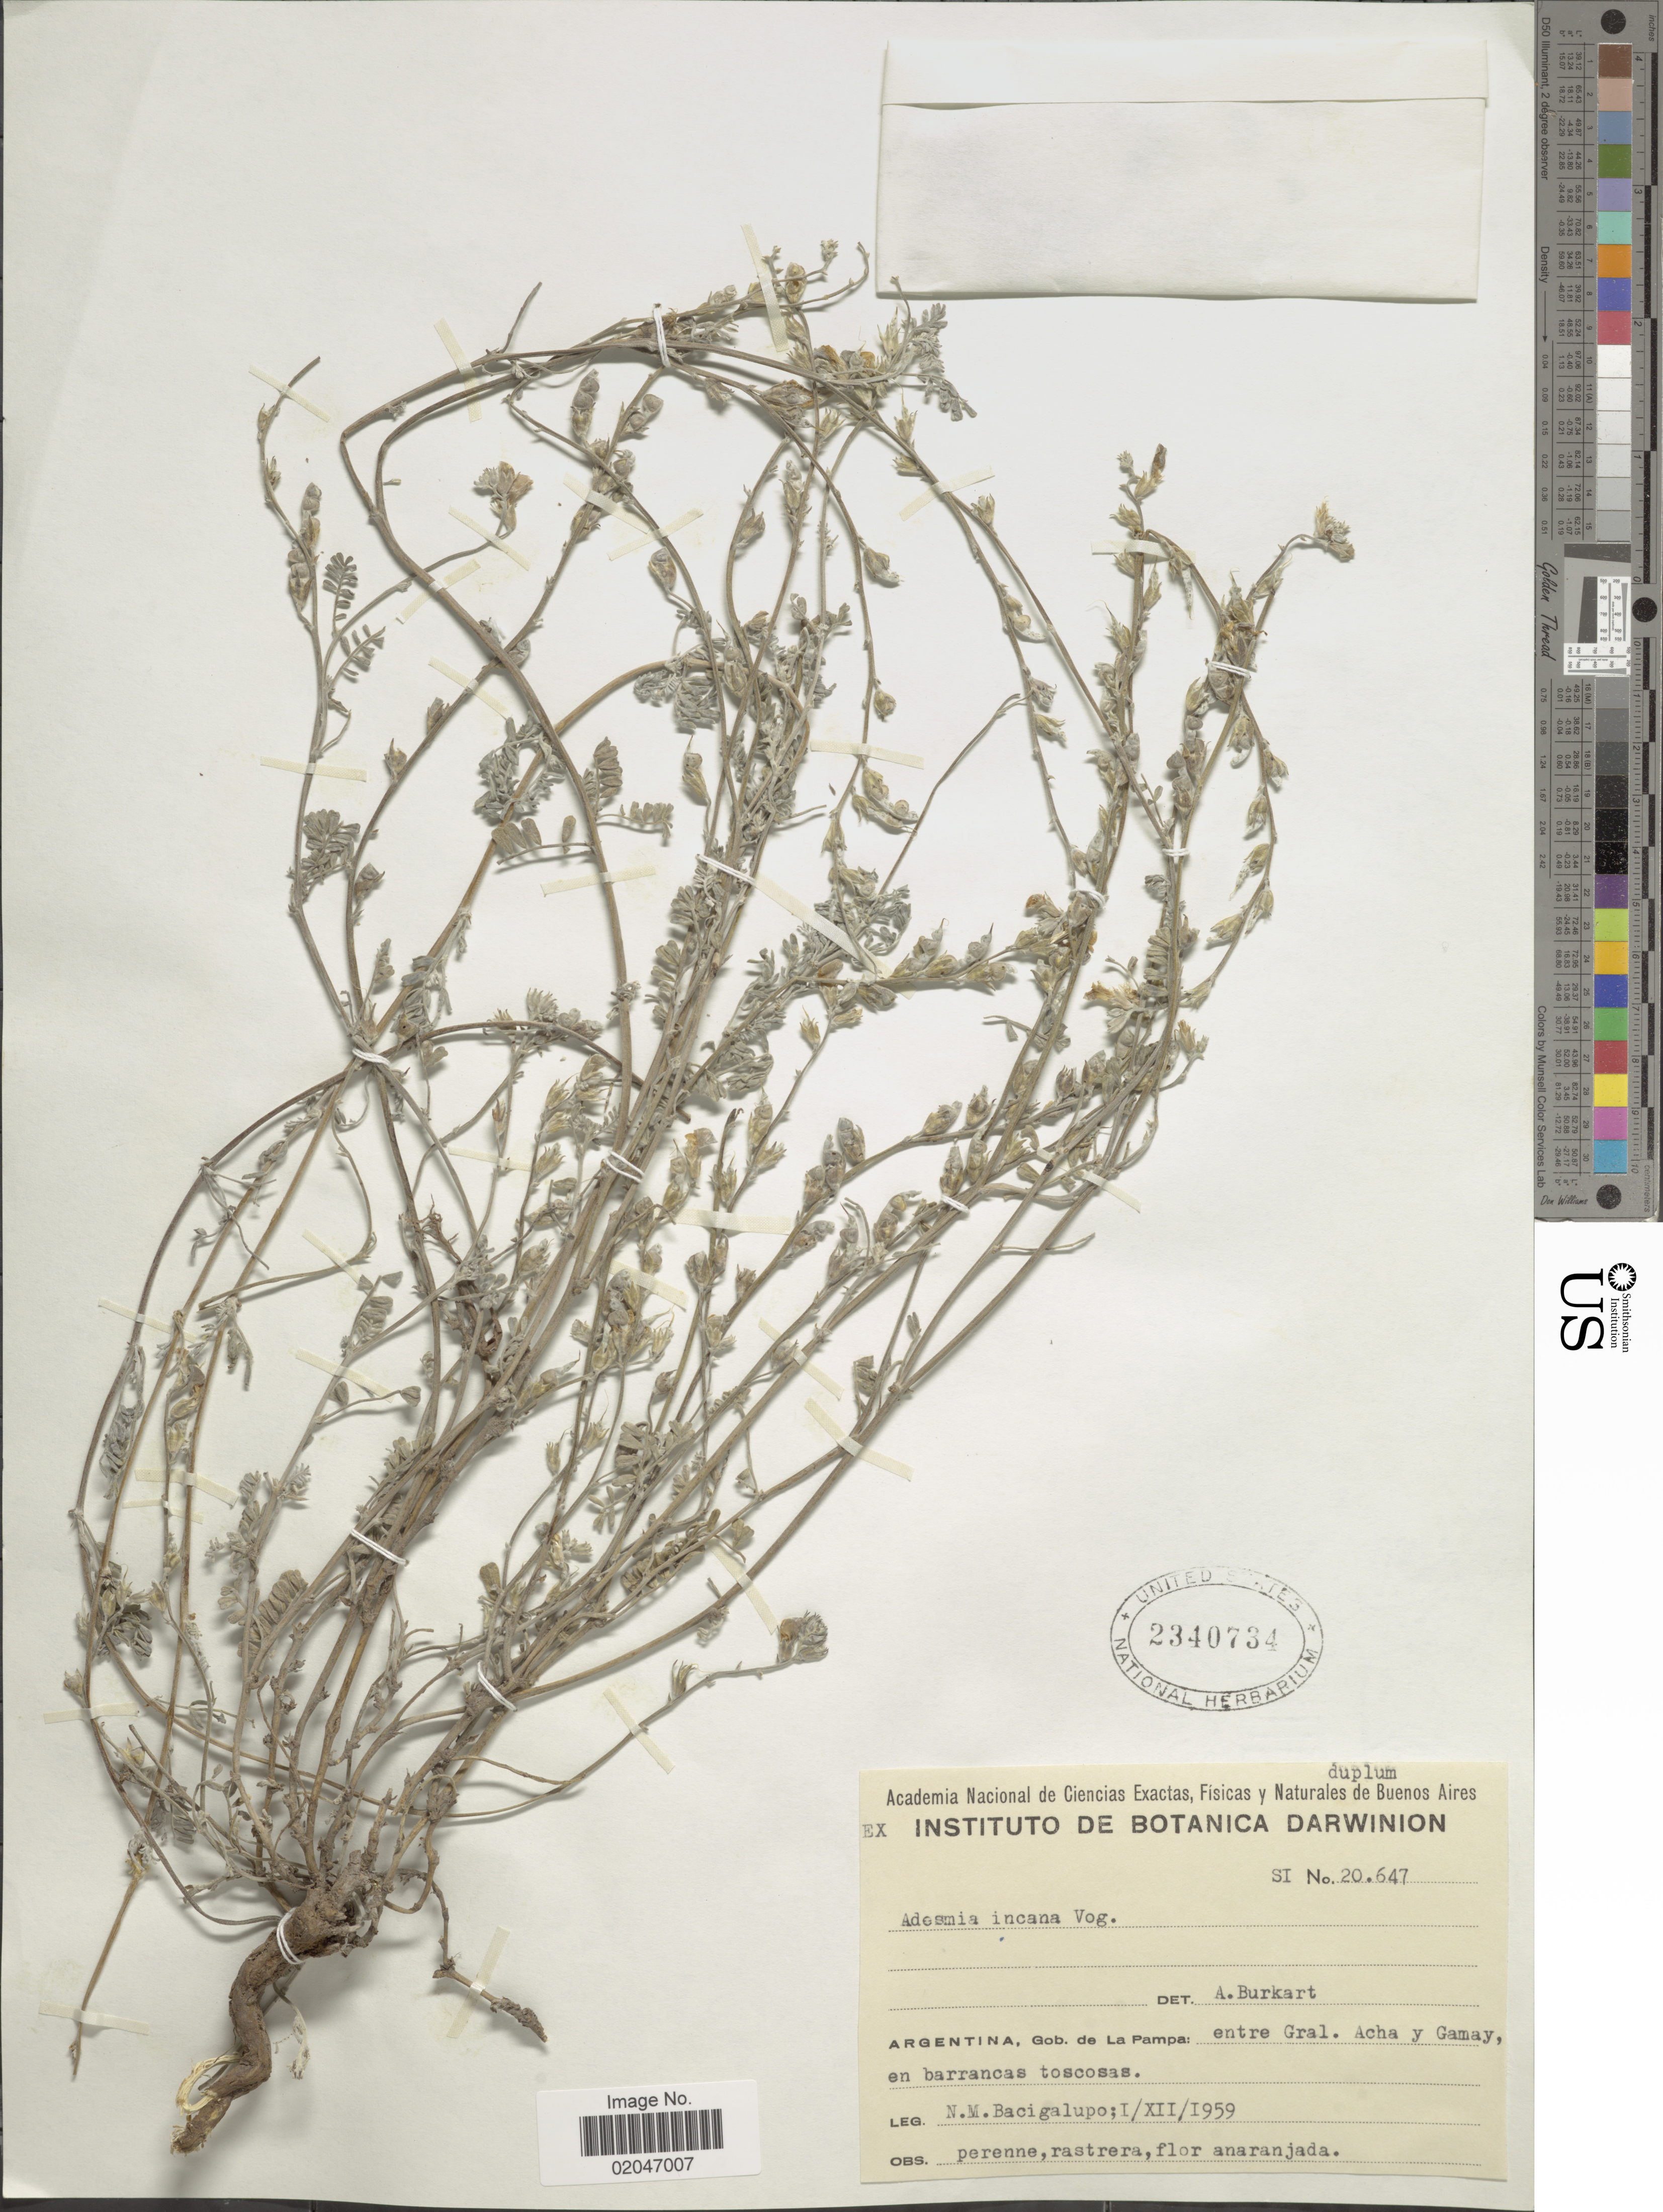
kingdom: Plantae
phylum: Tracheophyta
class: Magnoliopsida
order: Fabales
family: Fabaceae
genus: Adesmia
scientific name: Adesmia incana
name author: Vogel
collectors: N. M. Bacigalupo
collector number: SI 20647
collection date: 1959-12-01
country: Argentina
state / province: La Pampa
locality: Gob. de La Pampa: entre Gral. Acha y Gamay, en barrancas toscosas.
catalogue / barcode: US 2340734